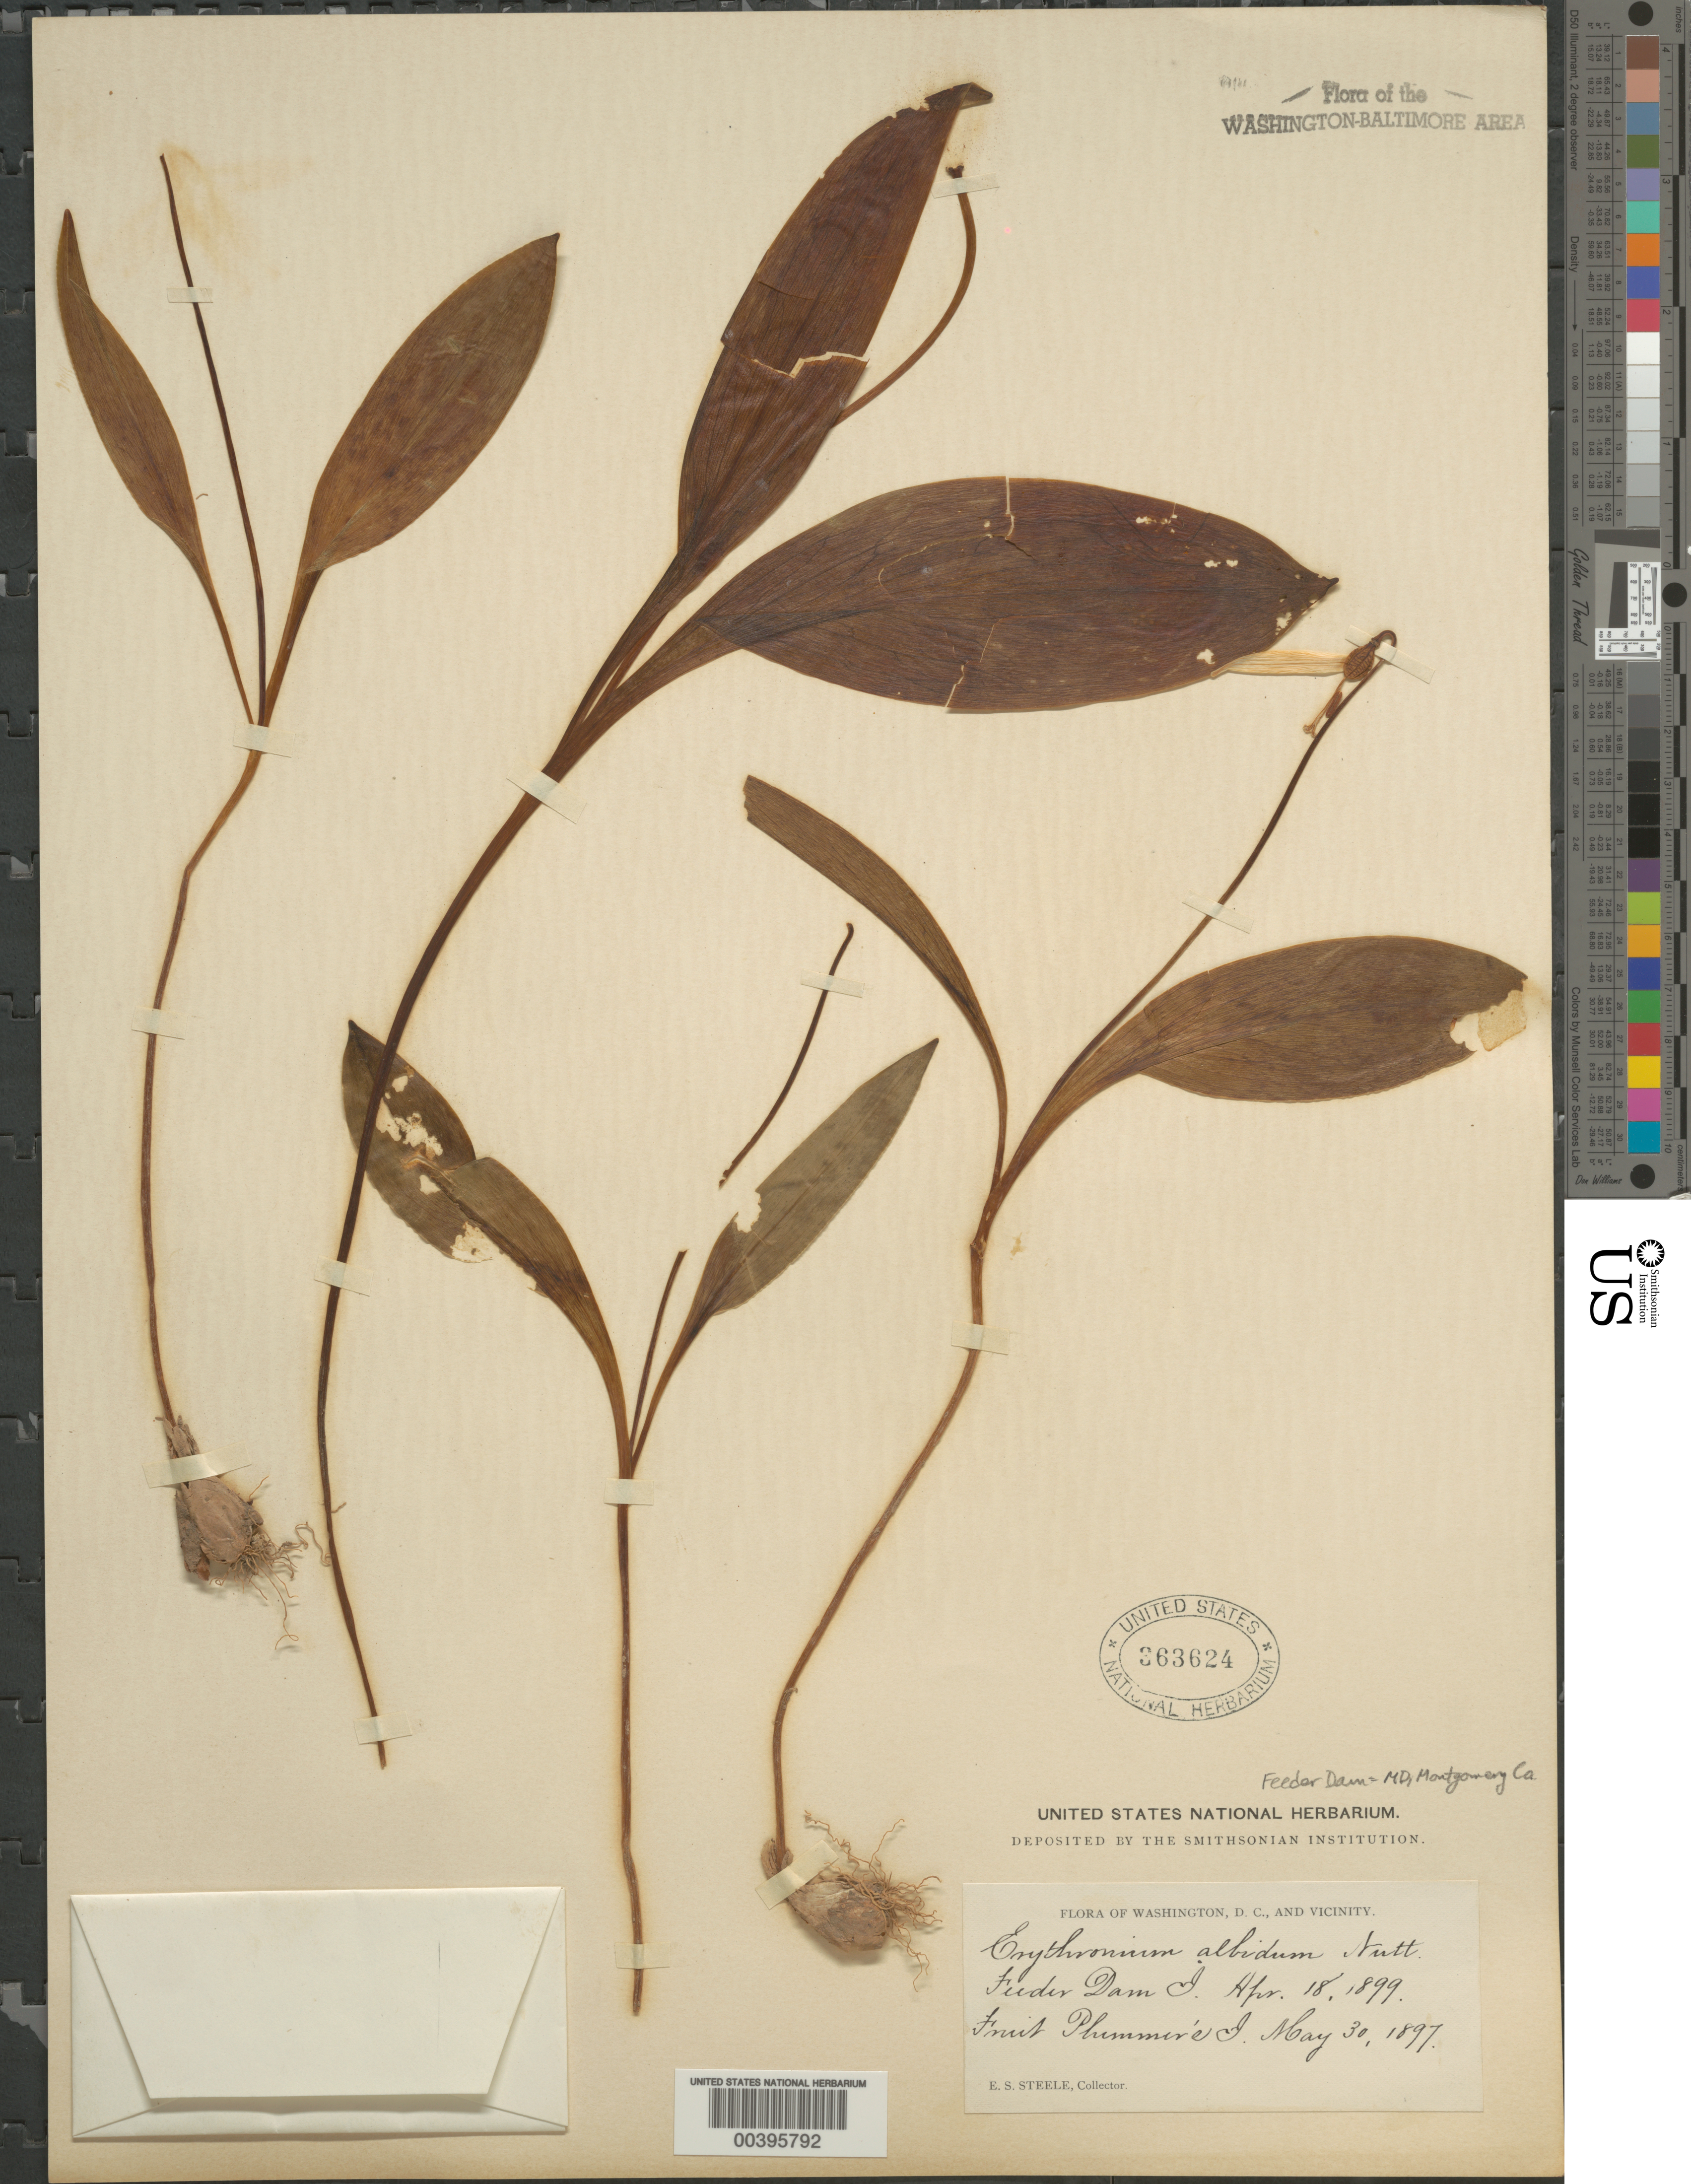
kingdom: Plantae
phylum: Tracheophyta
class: Liliopsida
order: Liliales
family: Liliaceae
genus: Erythronium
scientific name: Erythronium albidum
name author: Nutt.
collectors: E. Steele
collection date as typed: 18 Apr 1899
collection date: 1899-04-18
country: United States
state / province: Maryland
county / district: Montgomery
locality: Feeder Dam Island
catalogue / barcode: US 363624